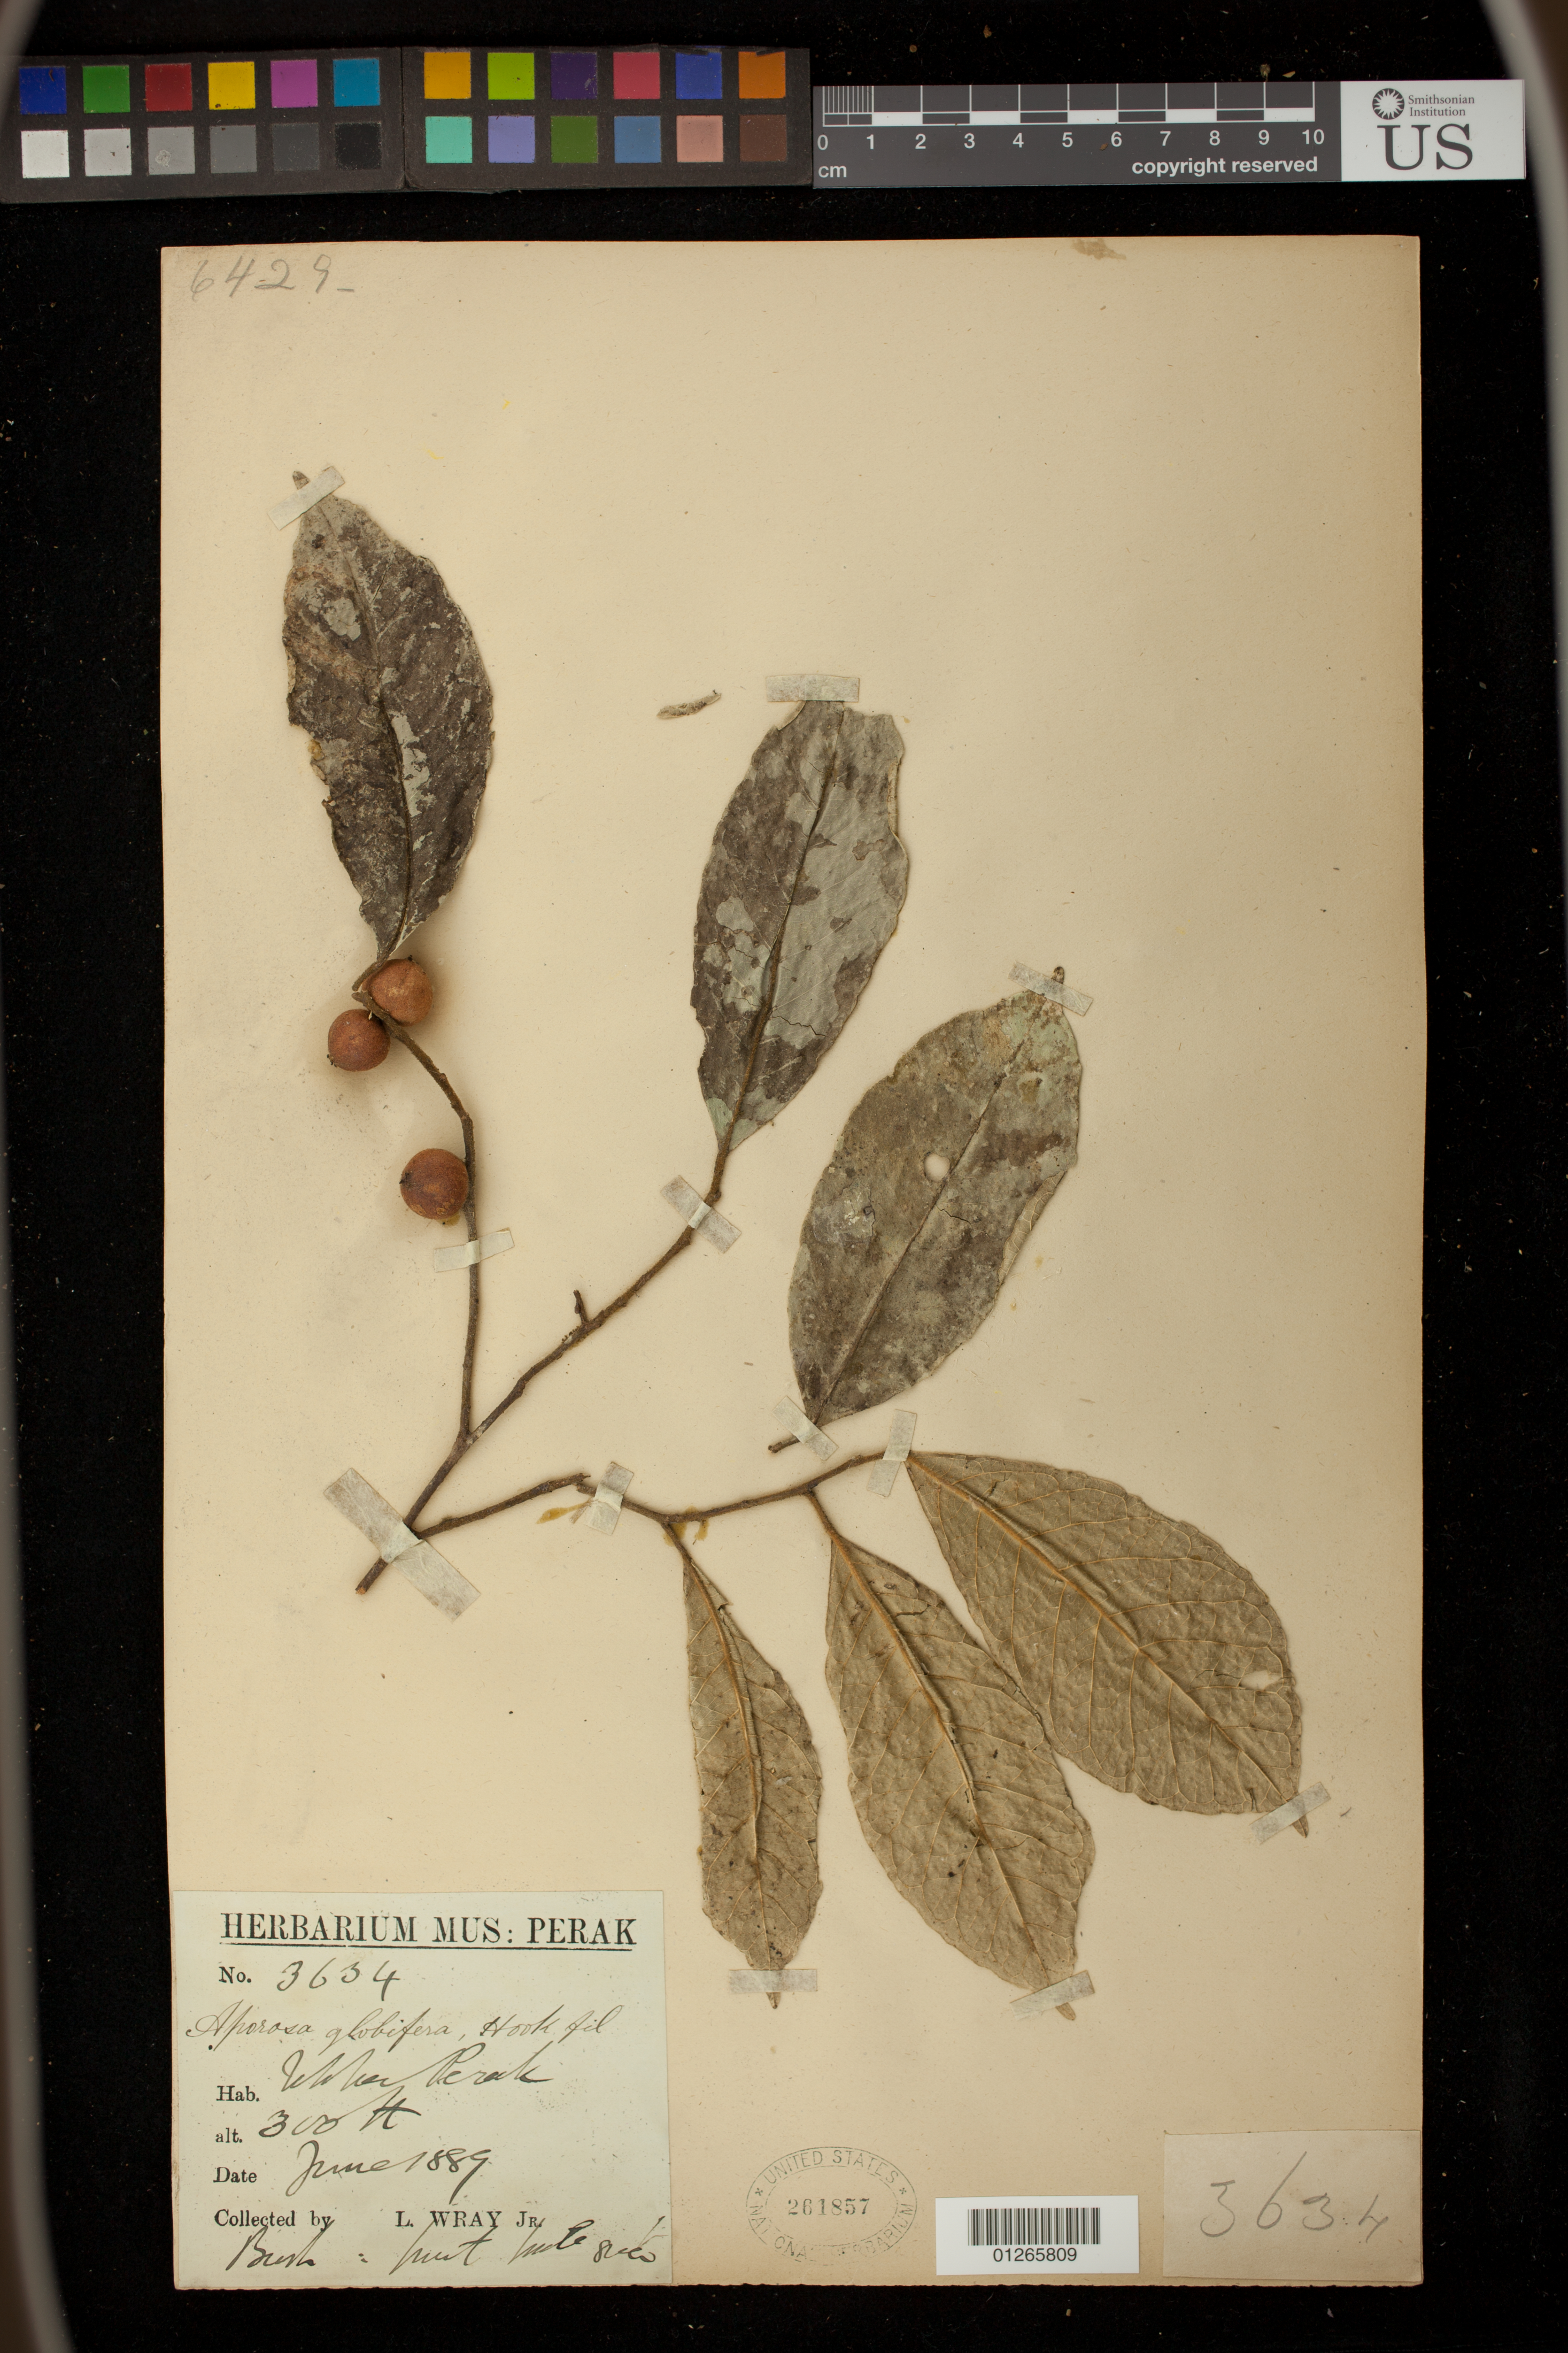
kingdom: Plantae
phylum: Tracheophyta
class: Magnoliopsida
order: Malpighiales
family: Phyllanthaceae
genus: Aporosa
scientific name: Aporosa globifera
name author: Hook. f.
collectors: L. Wray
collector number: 3634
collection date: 1889-06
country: Malaysia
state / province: Perak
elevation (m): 91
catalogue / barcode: US 261857